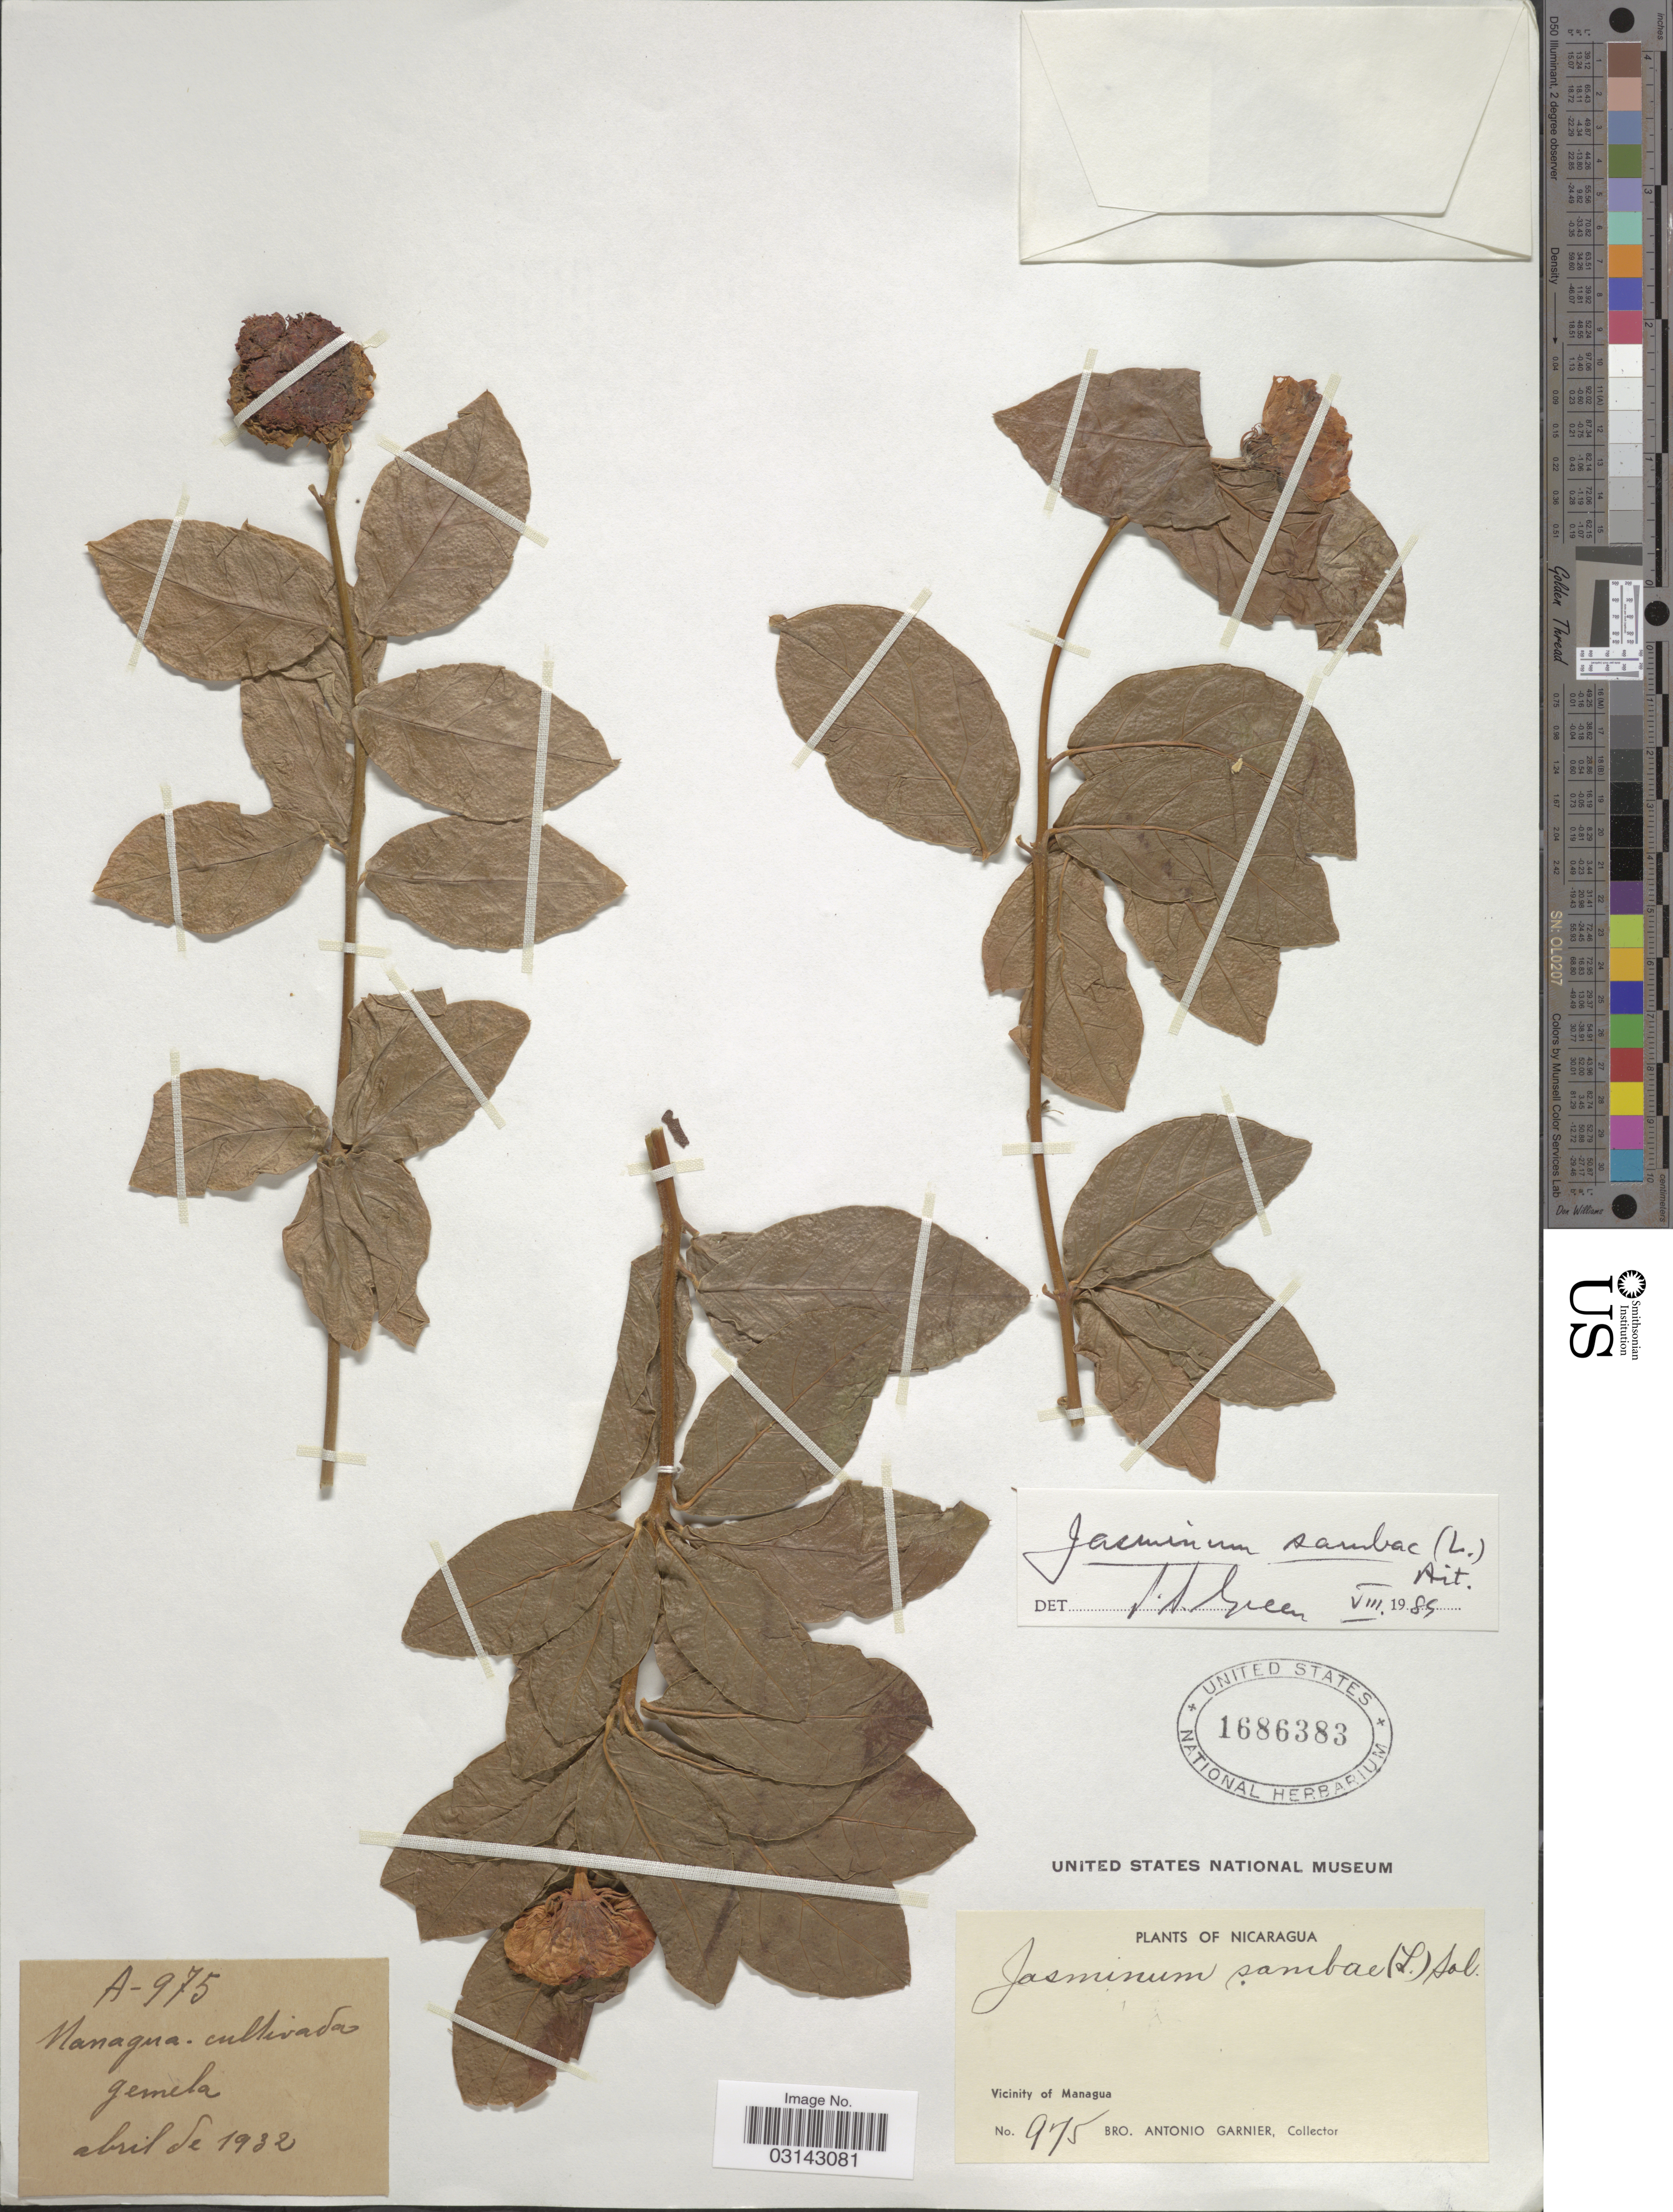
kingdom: Plantae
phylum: Tracheophyta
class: Magnoliopsida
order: Lamiales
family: Oleaceae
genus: Jasminum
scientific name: Jasminum sambac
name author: (L.) Aiton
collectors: Bro. A. Garnier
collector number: A-975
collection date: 1932-04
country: Nicaragua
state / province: Managua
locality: Vicinity of Managua.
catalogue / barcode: US 1686383